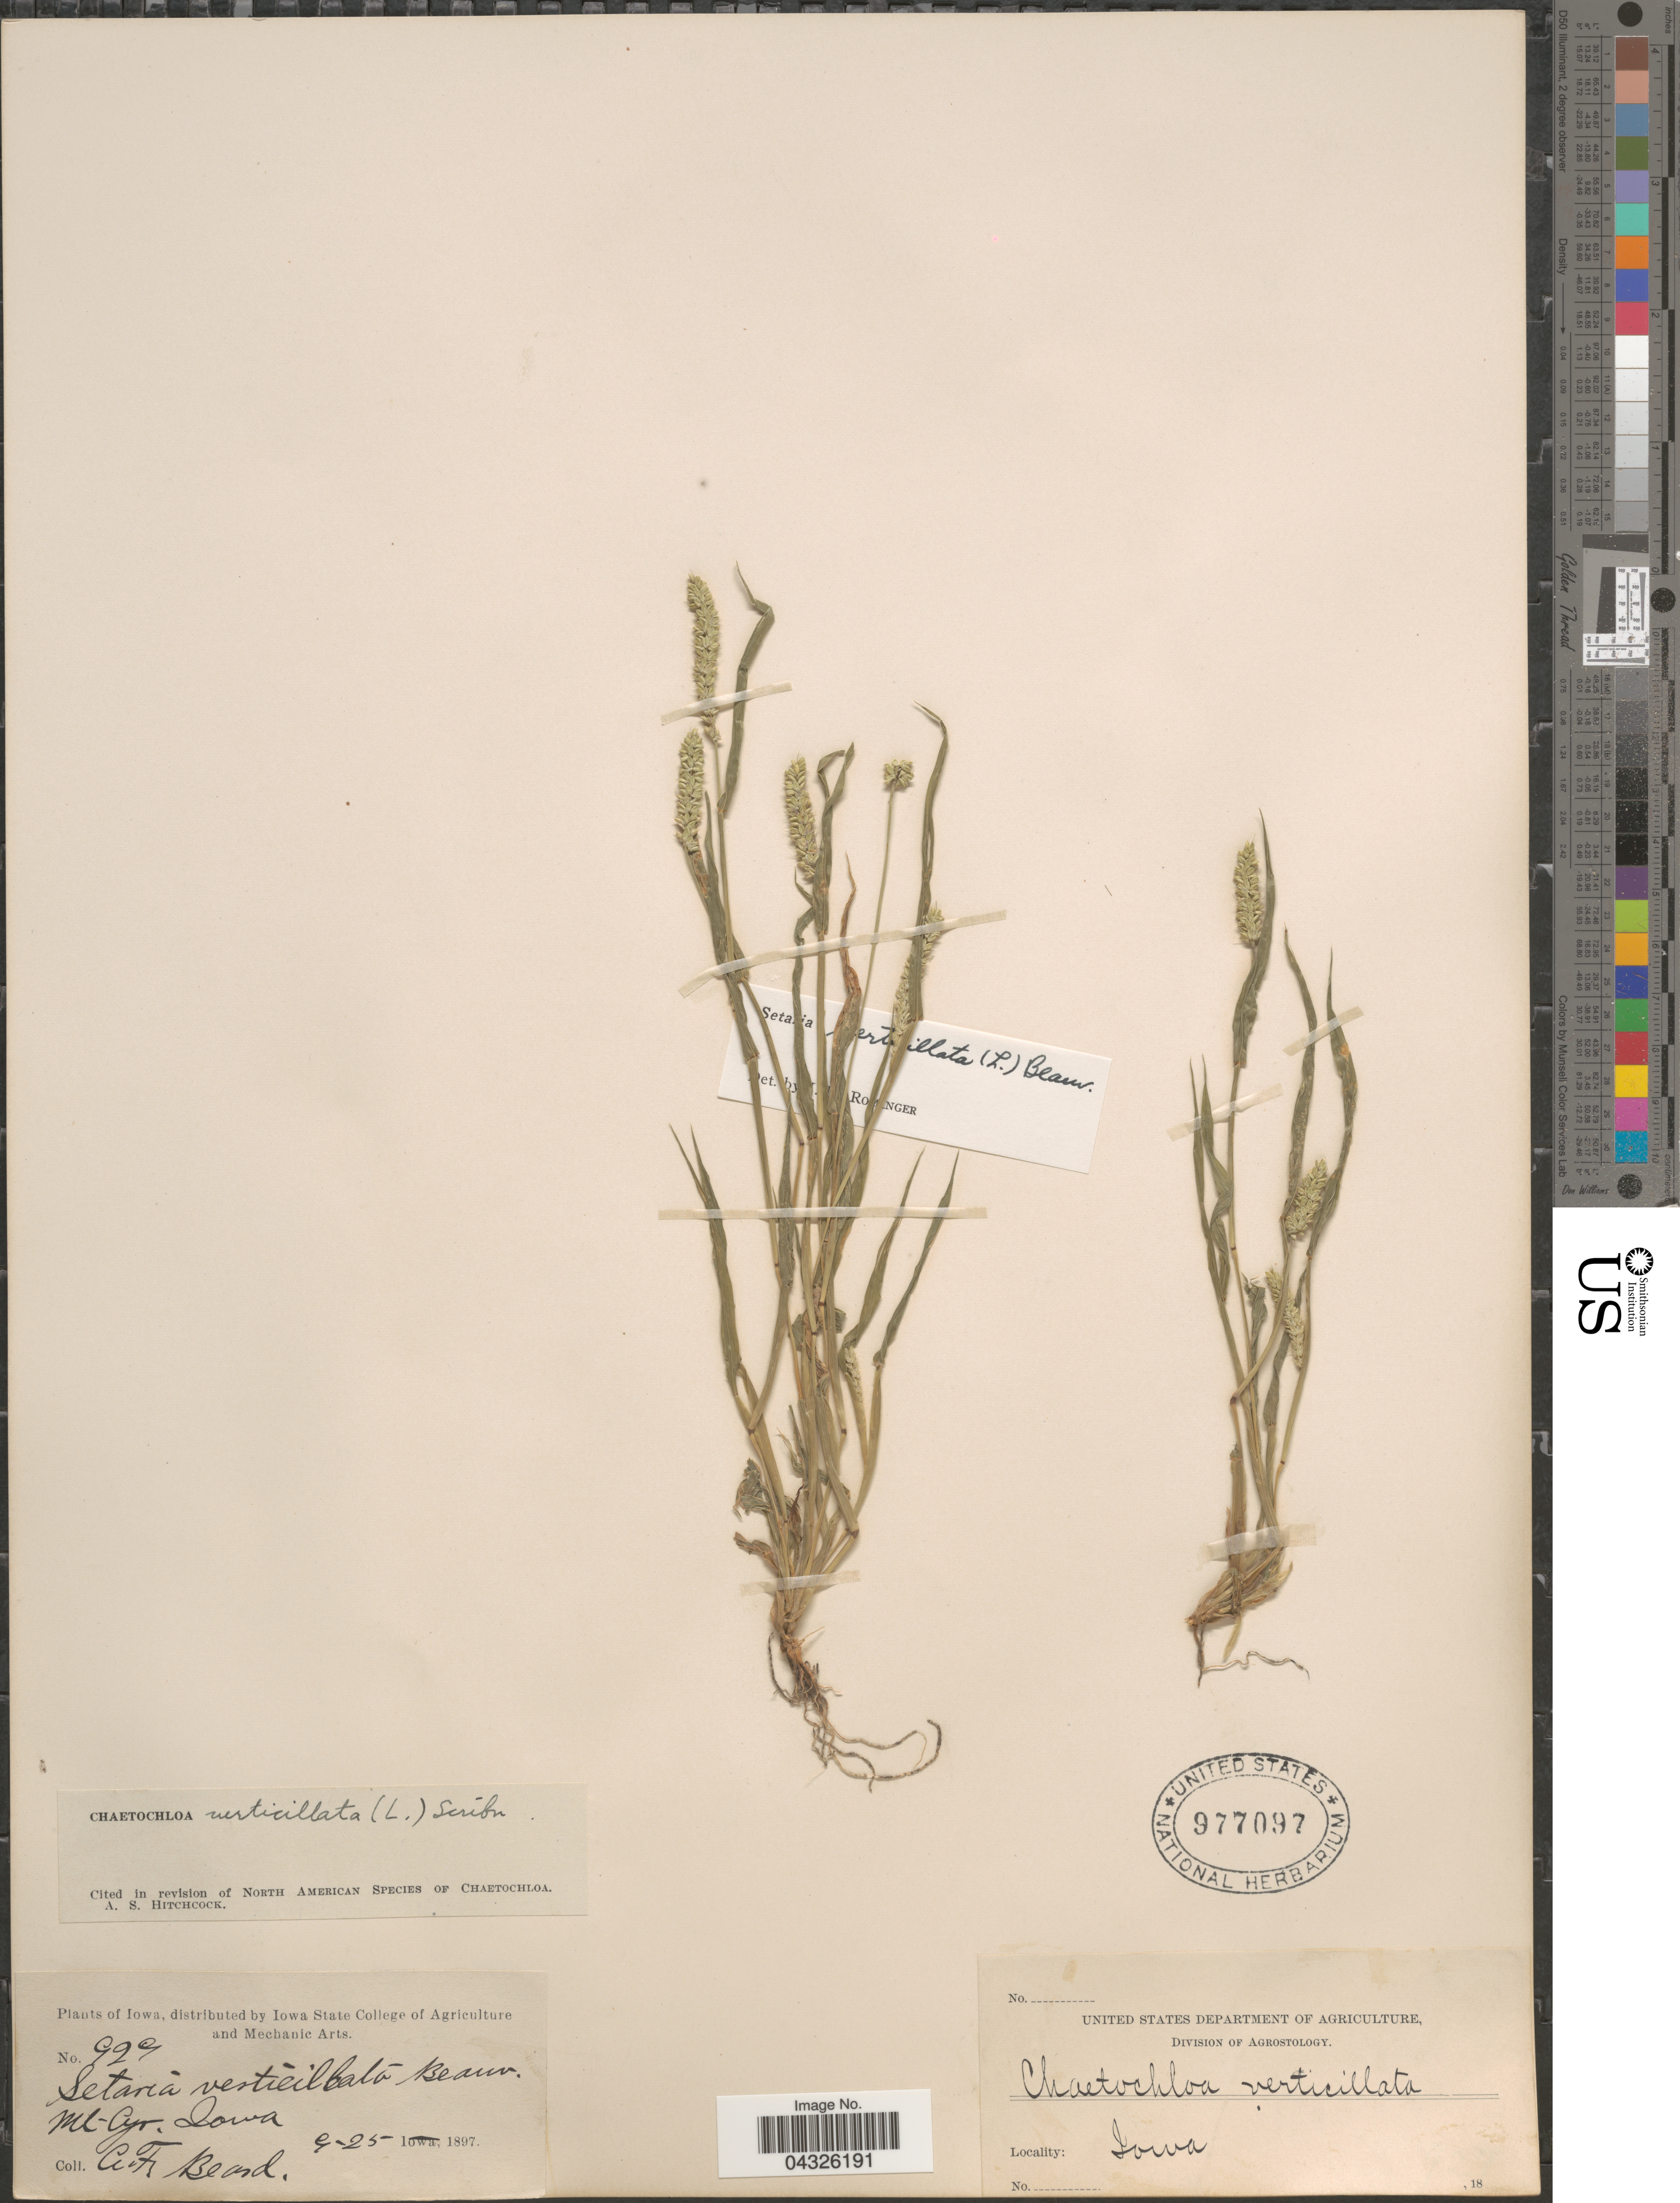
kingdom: Plantae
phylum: Tracheophyta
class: Liliopsida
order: Poales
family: Poaceae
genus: Setaria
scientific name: Setaria verticillata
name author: (L.) P. Beauv.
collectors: A. Beard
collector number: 929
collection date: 1897-09-25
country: United States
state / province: Iowa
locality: Mt Ayr.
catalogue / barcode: US 977097